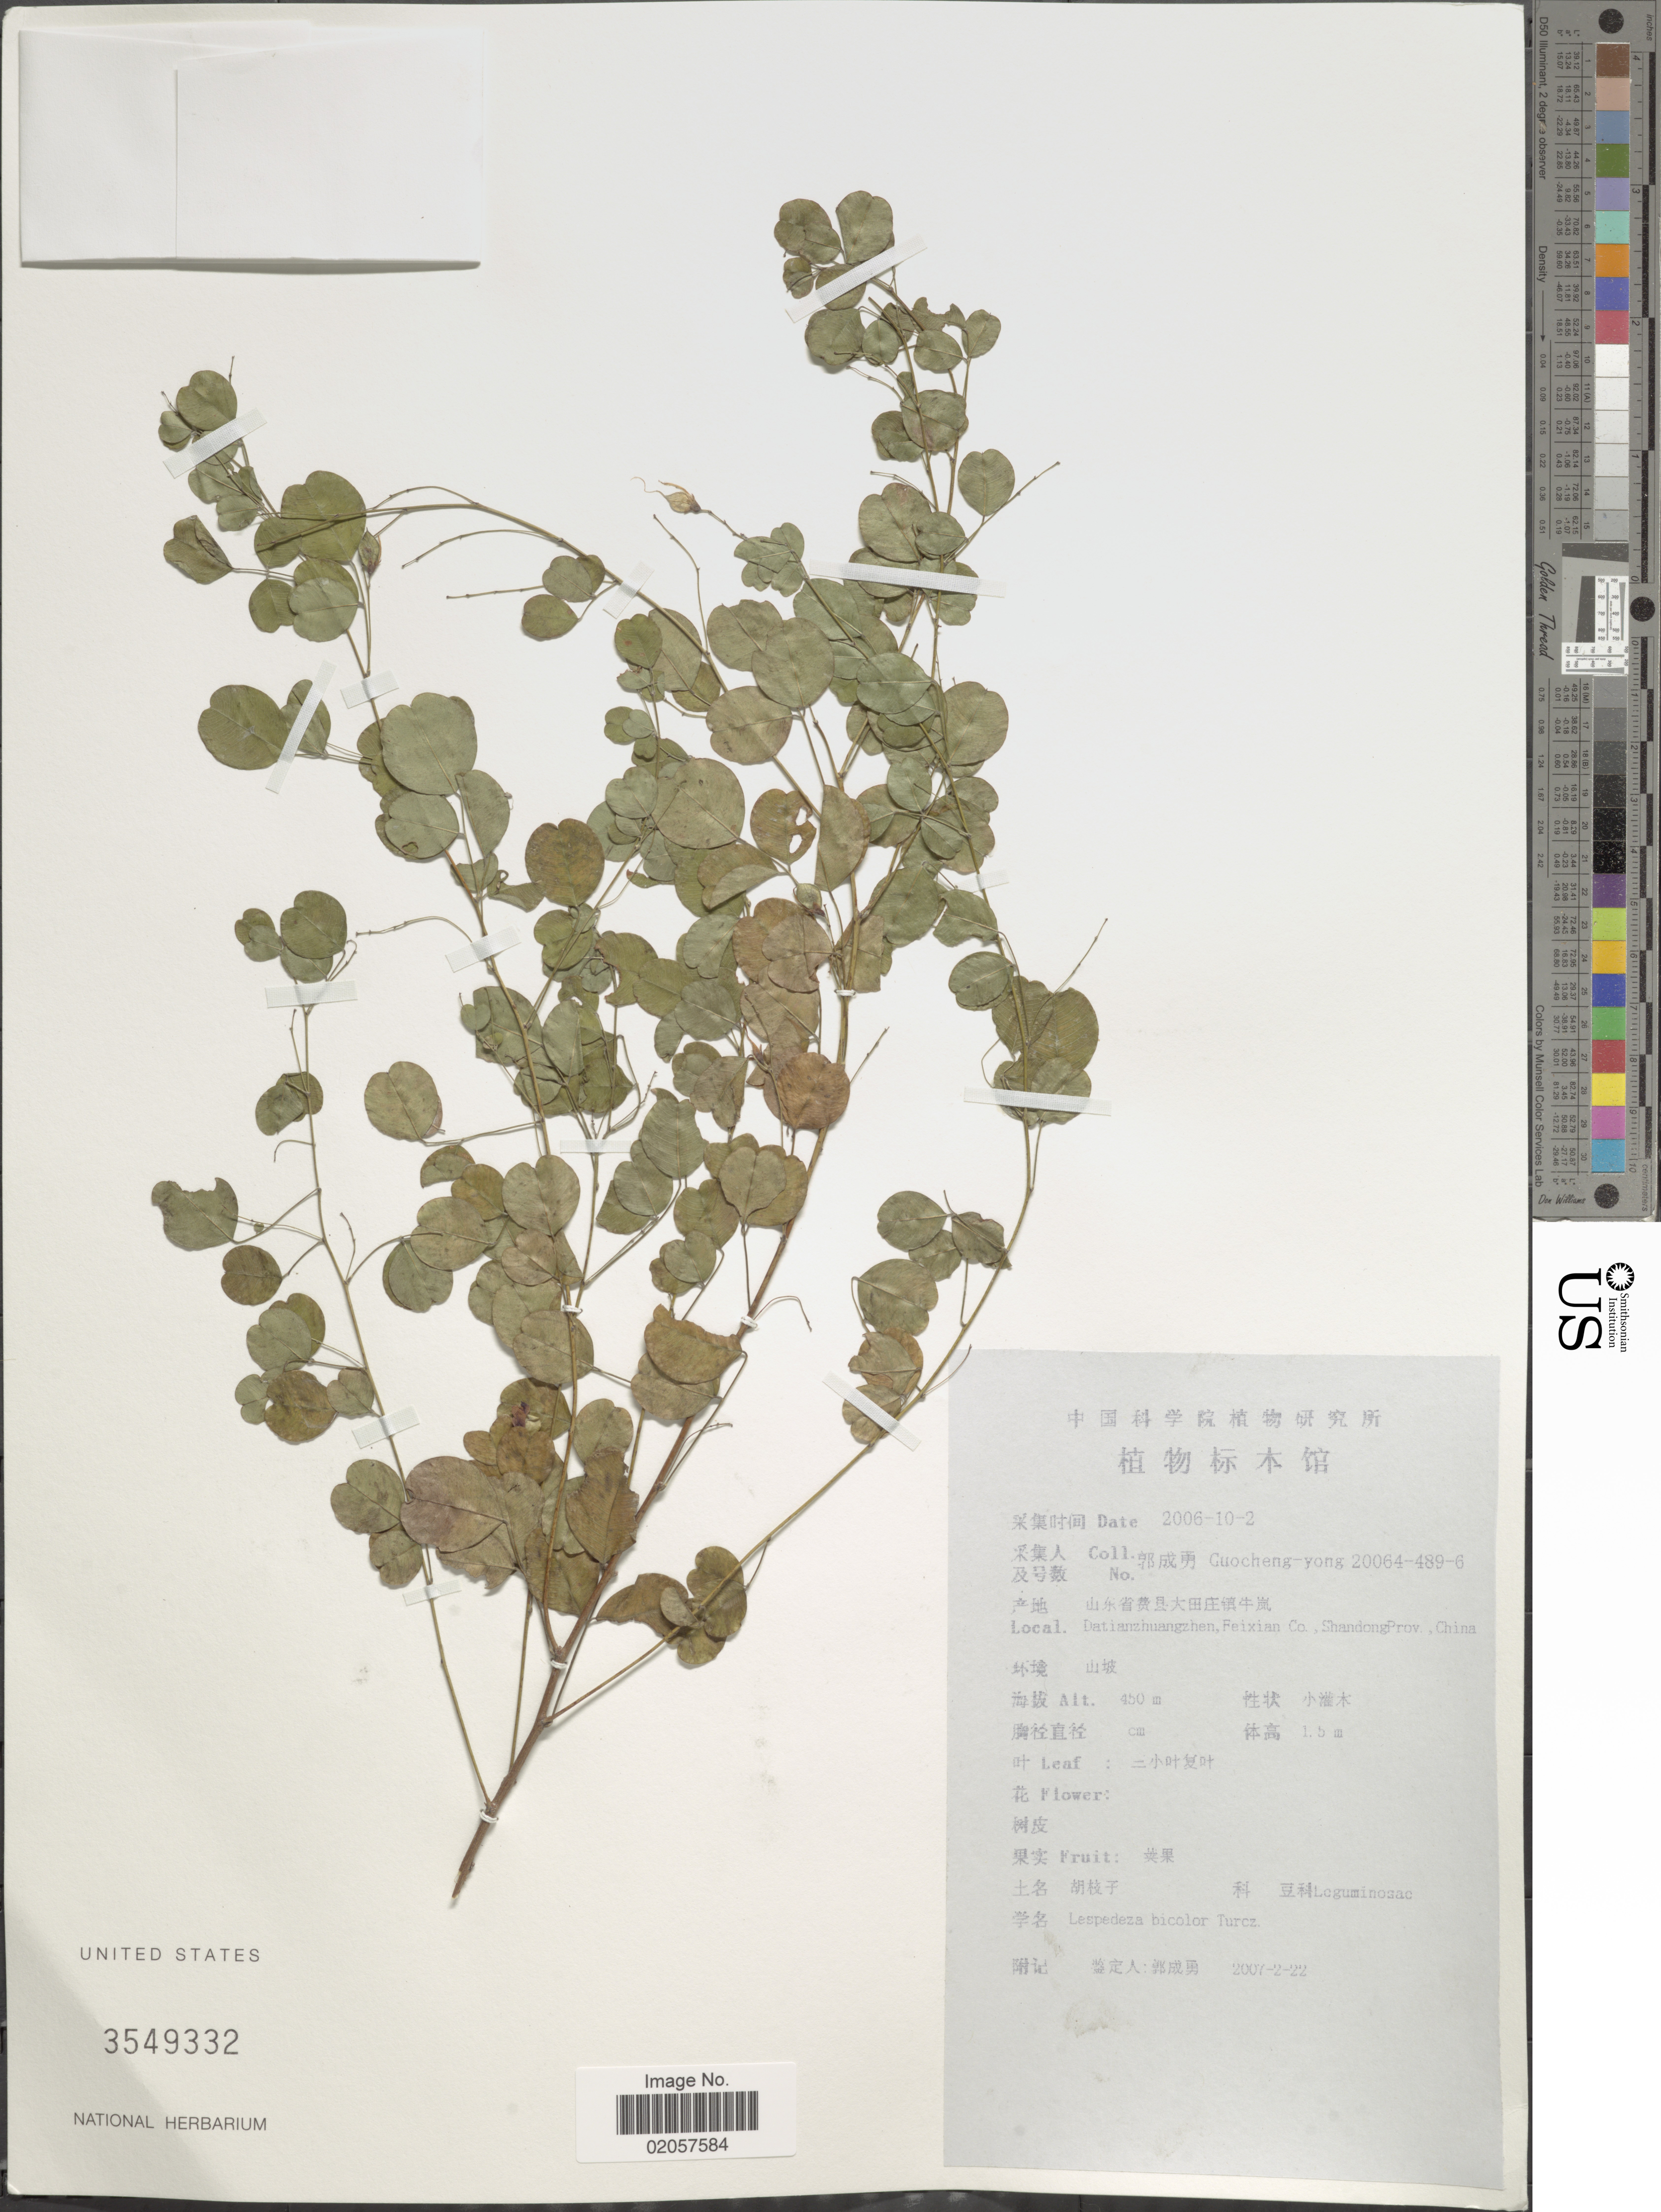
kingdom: Plantae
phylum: Tracheophyta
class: Magnoliopsida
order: Fabales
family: Fabaceae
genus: Lespedeza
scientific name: Lespedeza bicolor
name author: Turcz.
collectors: Guo cheng-yong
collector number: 200644896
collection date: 2006-02-10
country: China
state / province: Shandong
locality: Datianzhuangzhen, Feixian Co., Shandong Prov., China.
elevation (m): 450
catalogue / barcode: US 3549332